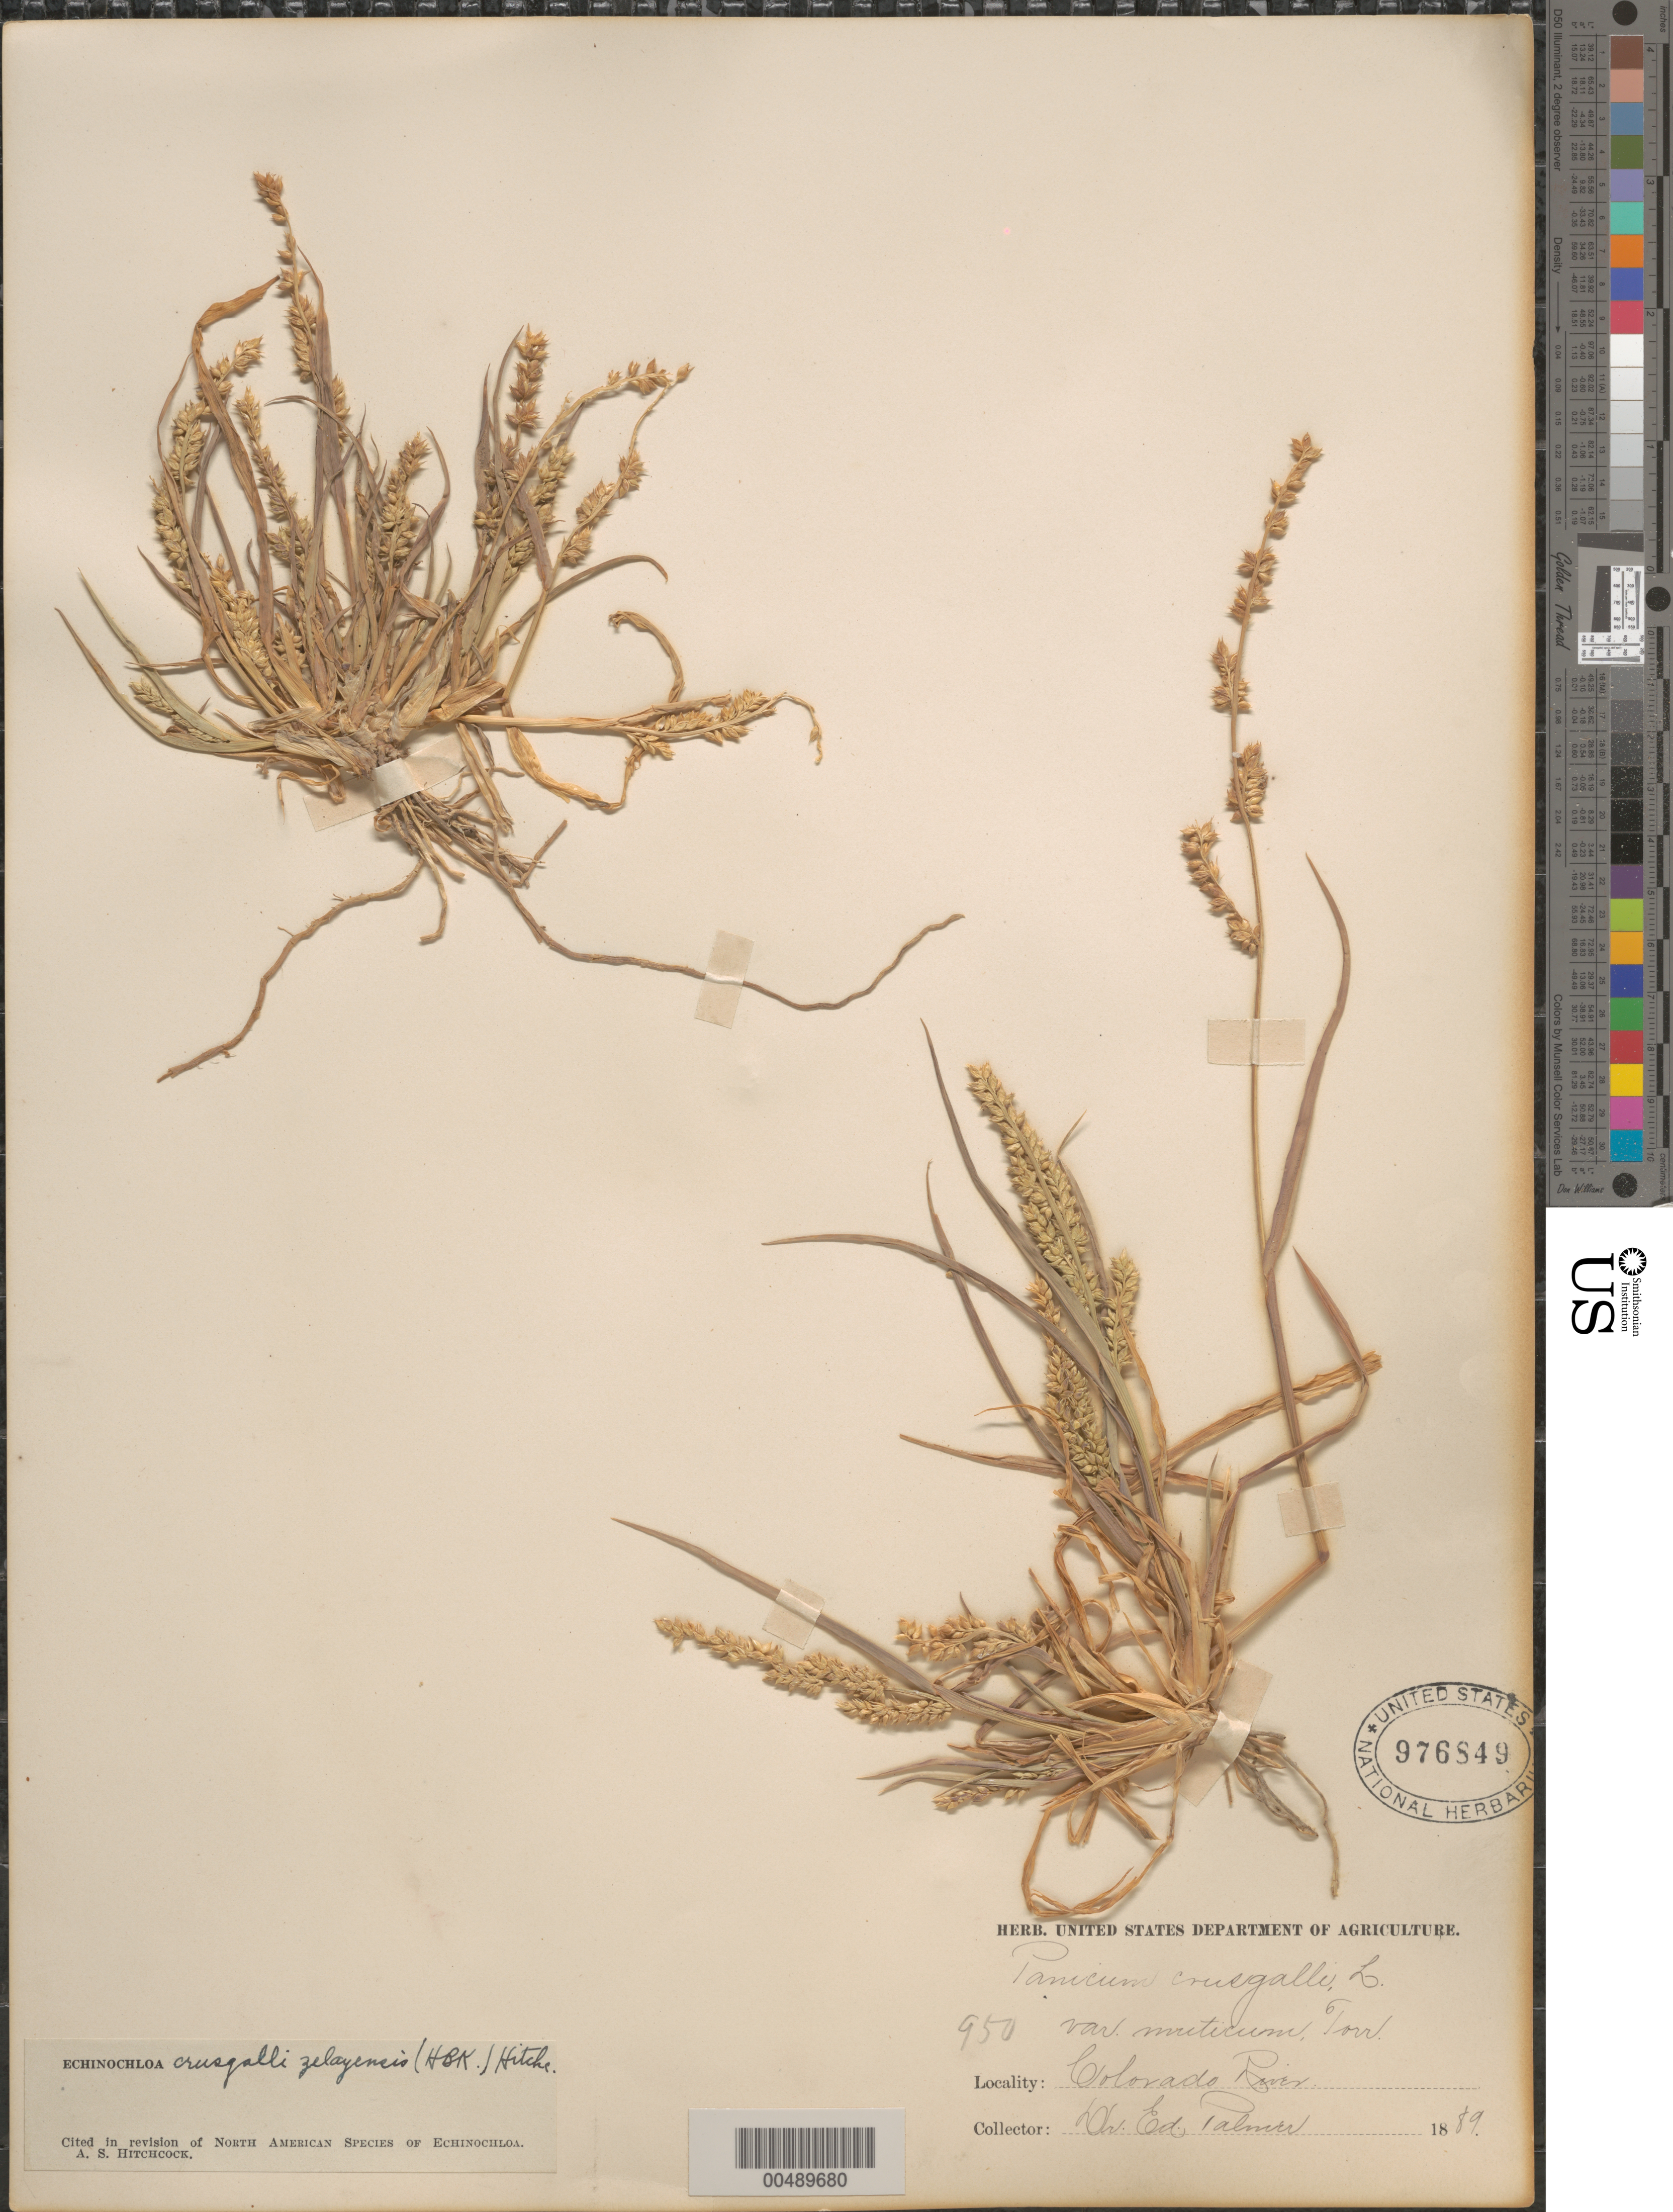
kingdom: Plantae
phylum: Tracheophyta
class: Liliopsida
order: Poales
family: Poaceae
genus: Echinochloa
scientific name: Echinochloa crus-galli var. zelayensis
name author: (Kunth) Hitchc.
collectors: E. Palmer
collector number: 950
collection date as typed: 1889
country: Mexico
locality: Colorado River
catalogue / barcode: US 976849